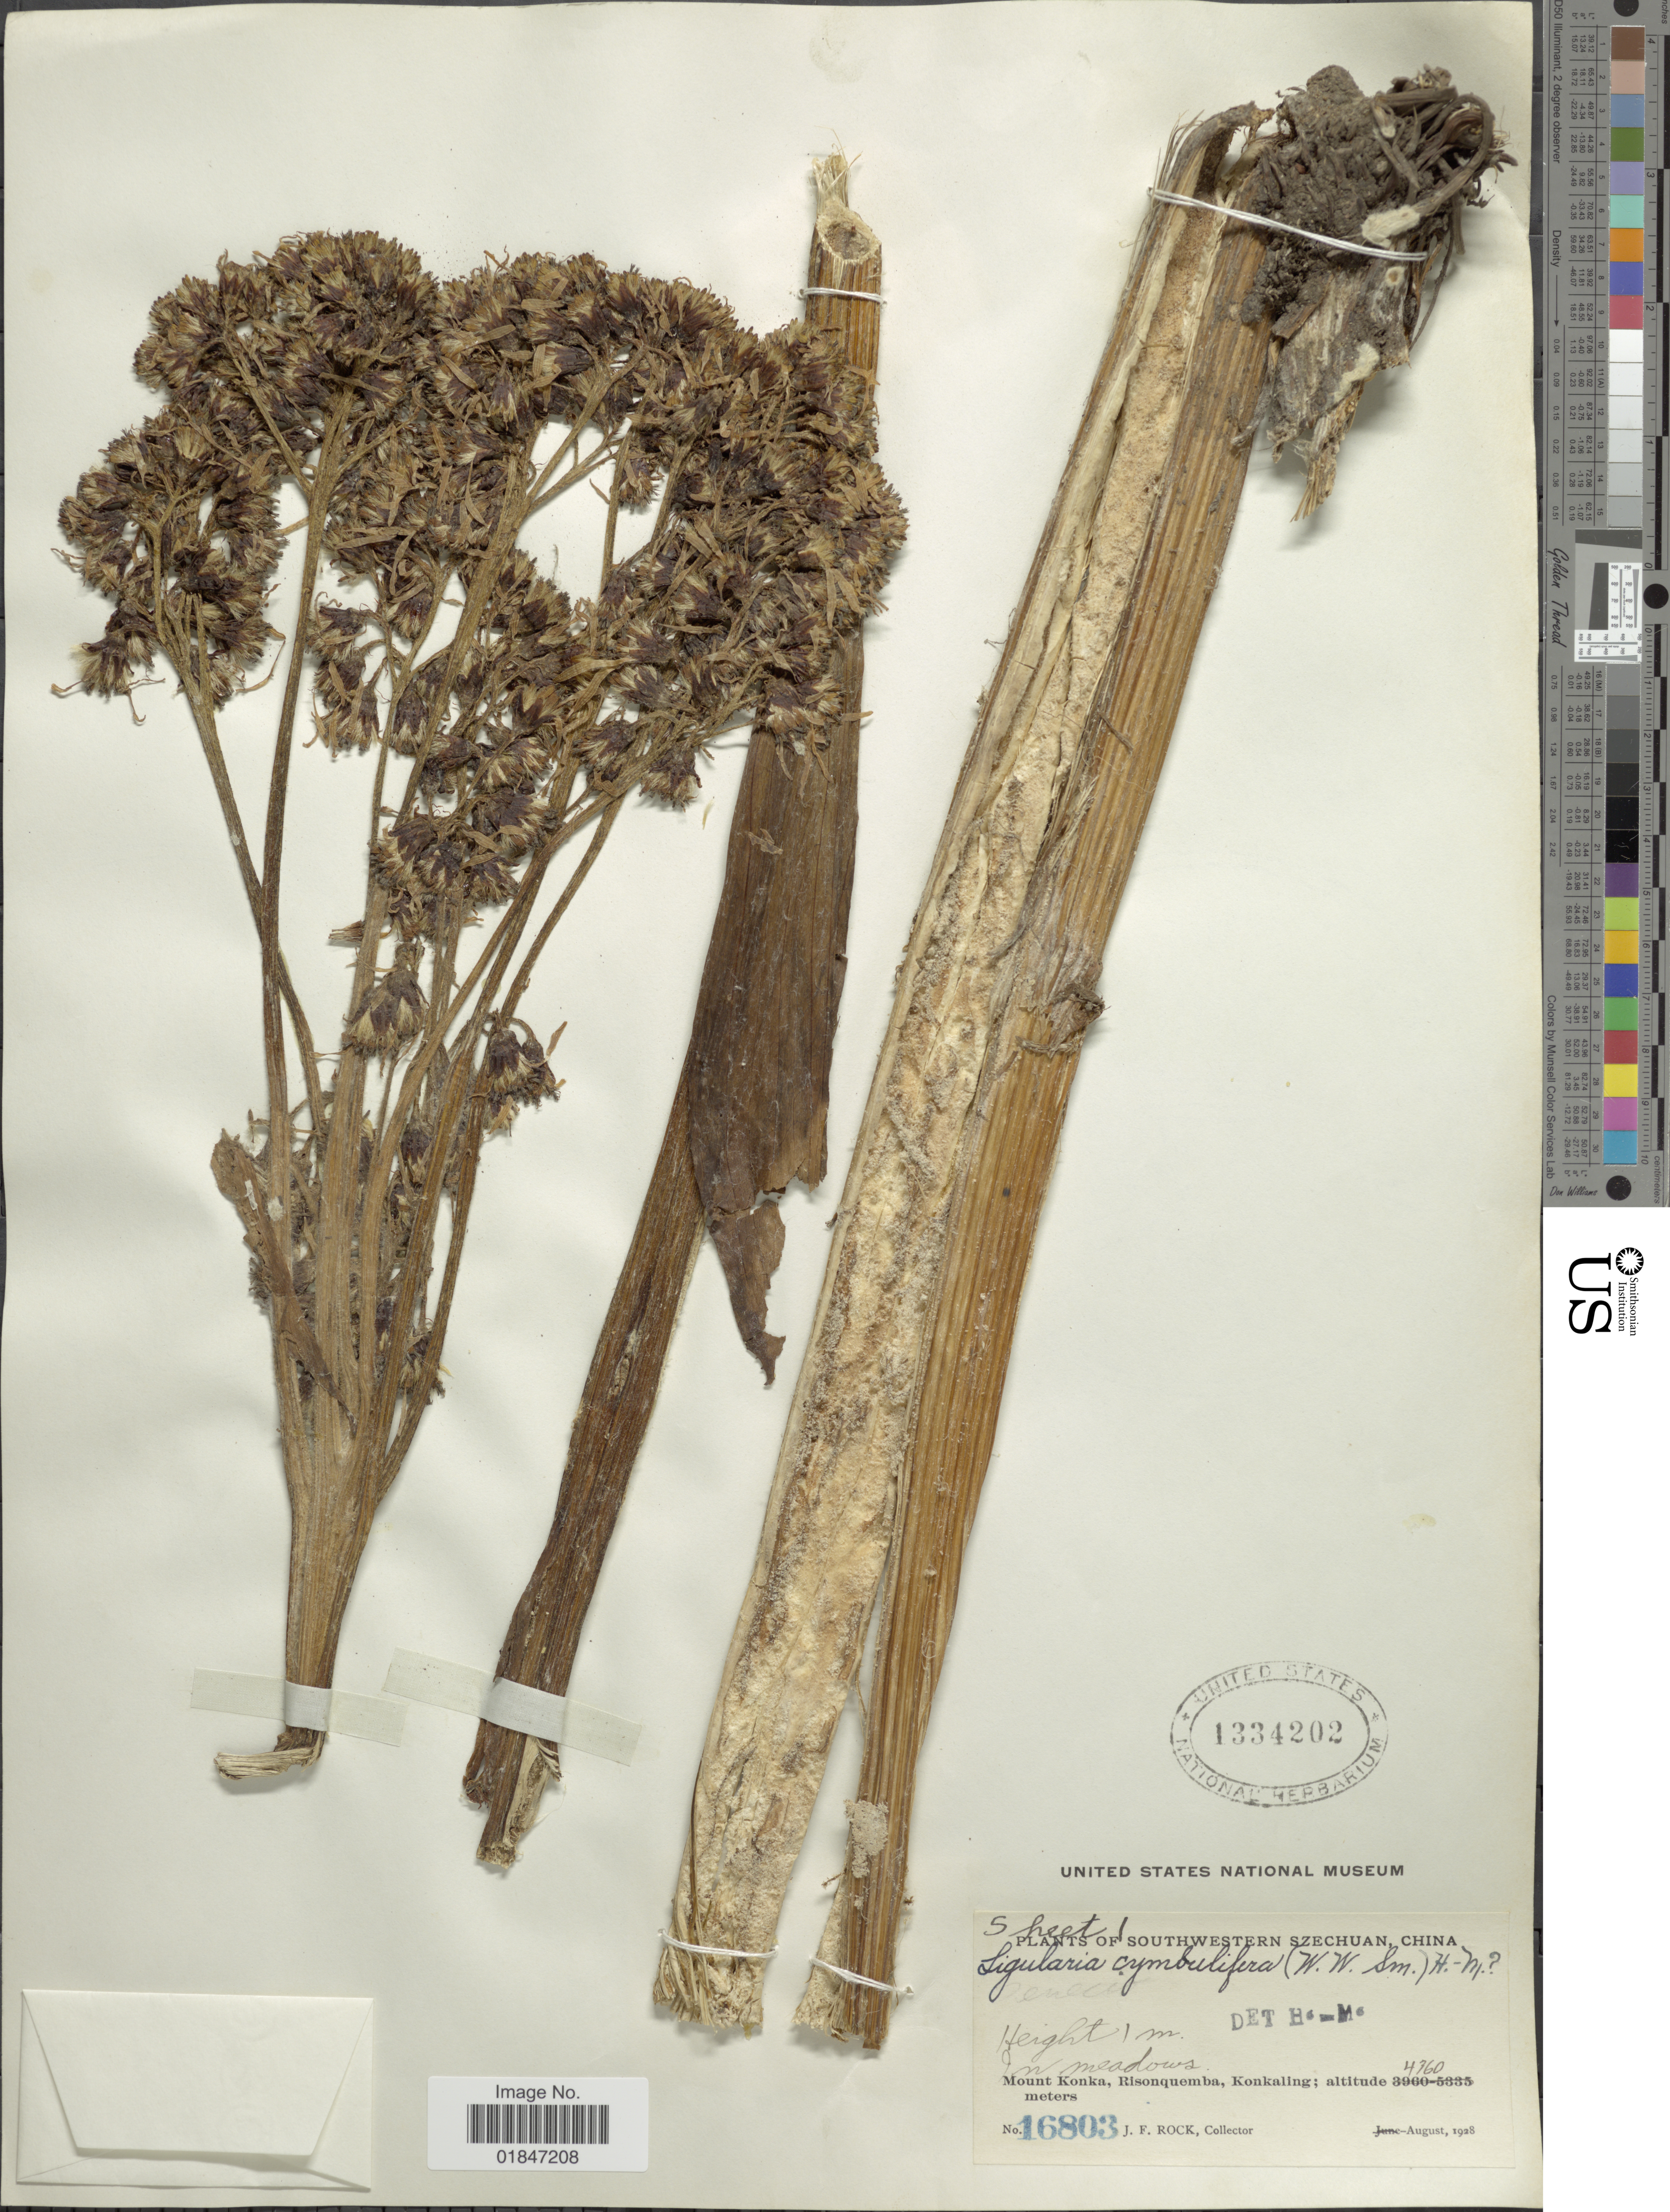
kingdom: Plantae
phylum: Tracheophyta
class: Magnoliopsida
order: Asterales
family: Asteraceae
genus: Ligularia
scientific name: Ligularia cymbulifera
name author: (W.W. Sm.) Hand.-Mazz.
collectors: J. Rock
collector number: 16803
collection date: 1928-08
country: China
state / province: Sichuan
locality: Southwestern Szechuan, China. Mount Konka, Risonquemba,Konkaling.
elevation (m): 4360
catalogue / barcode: US 1334202